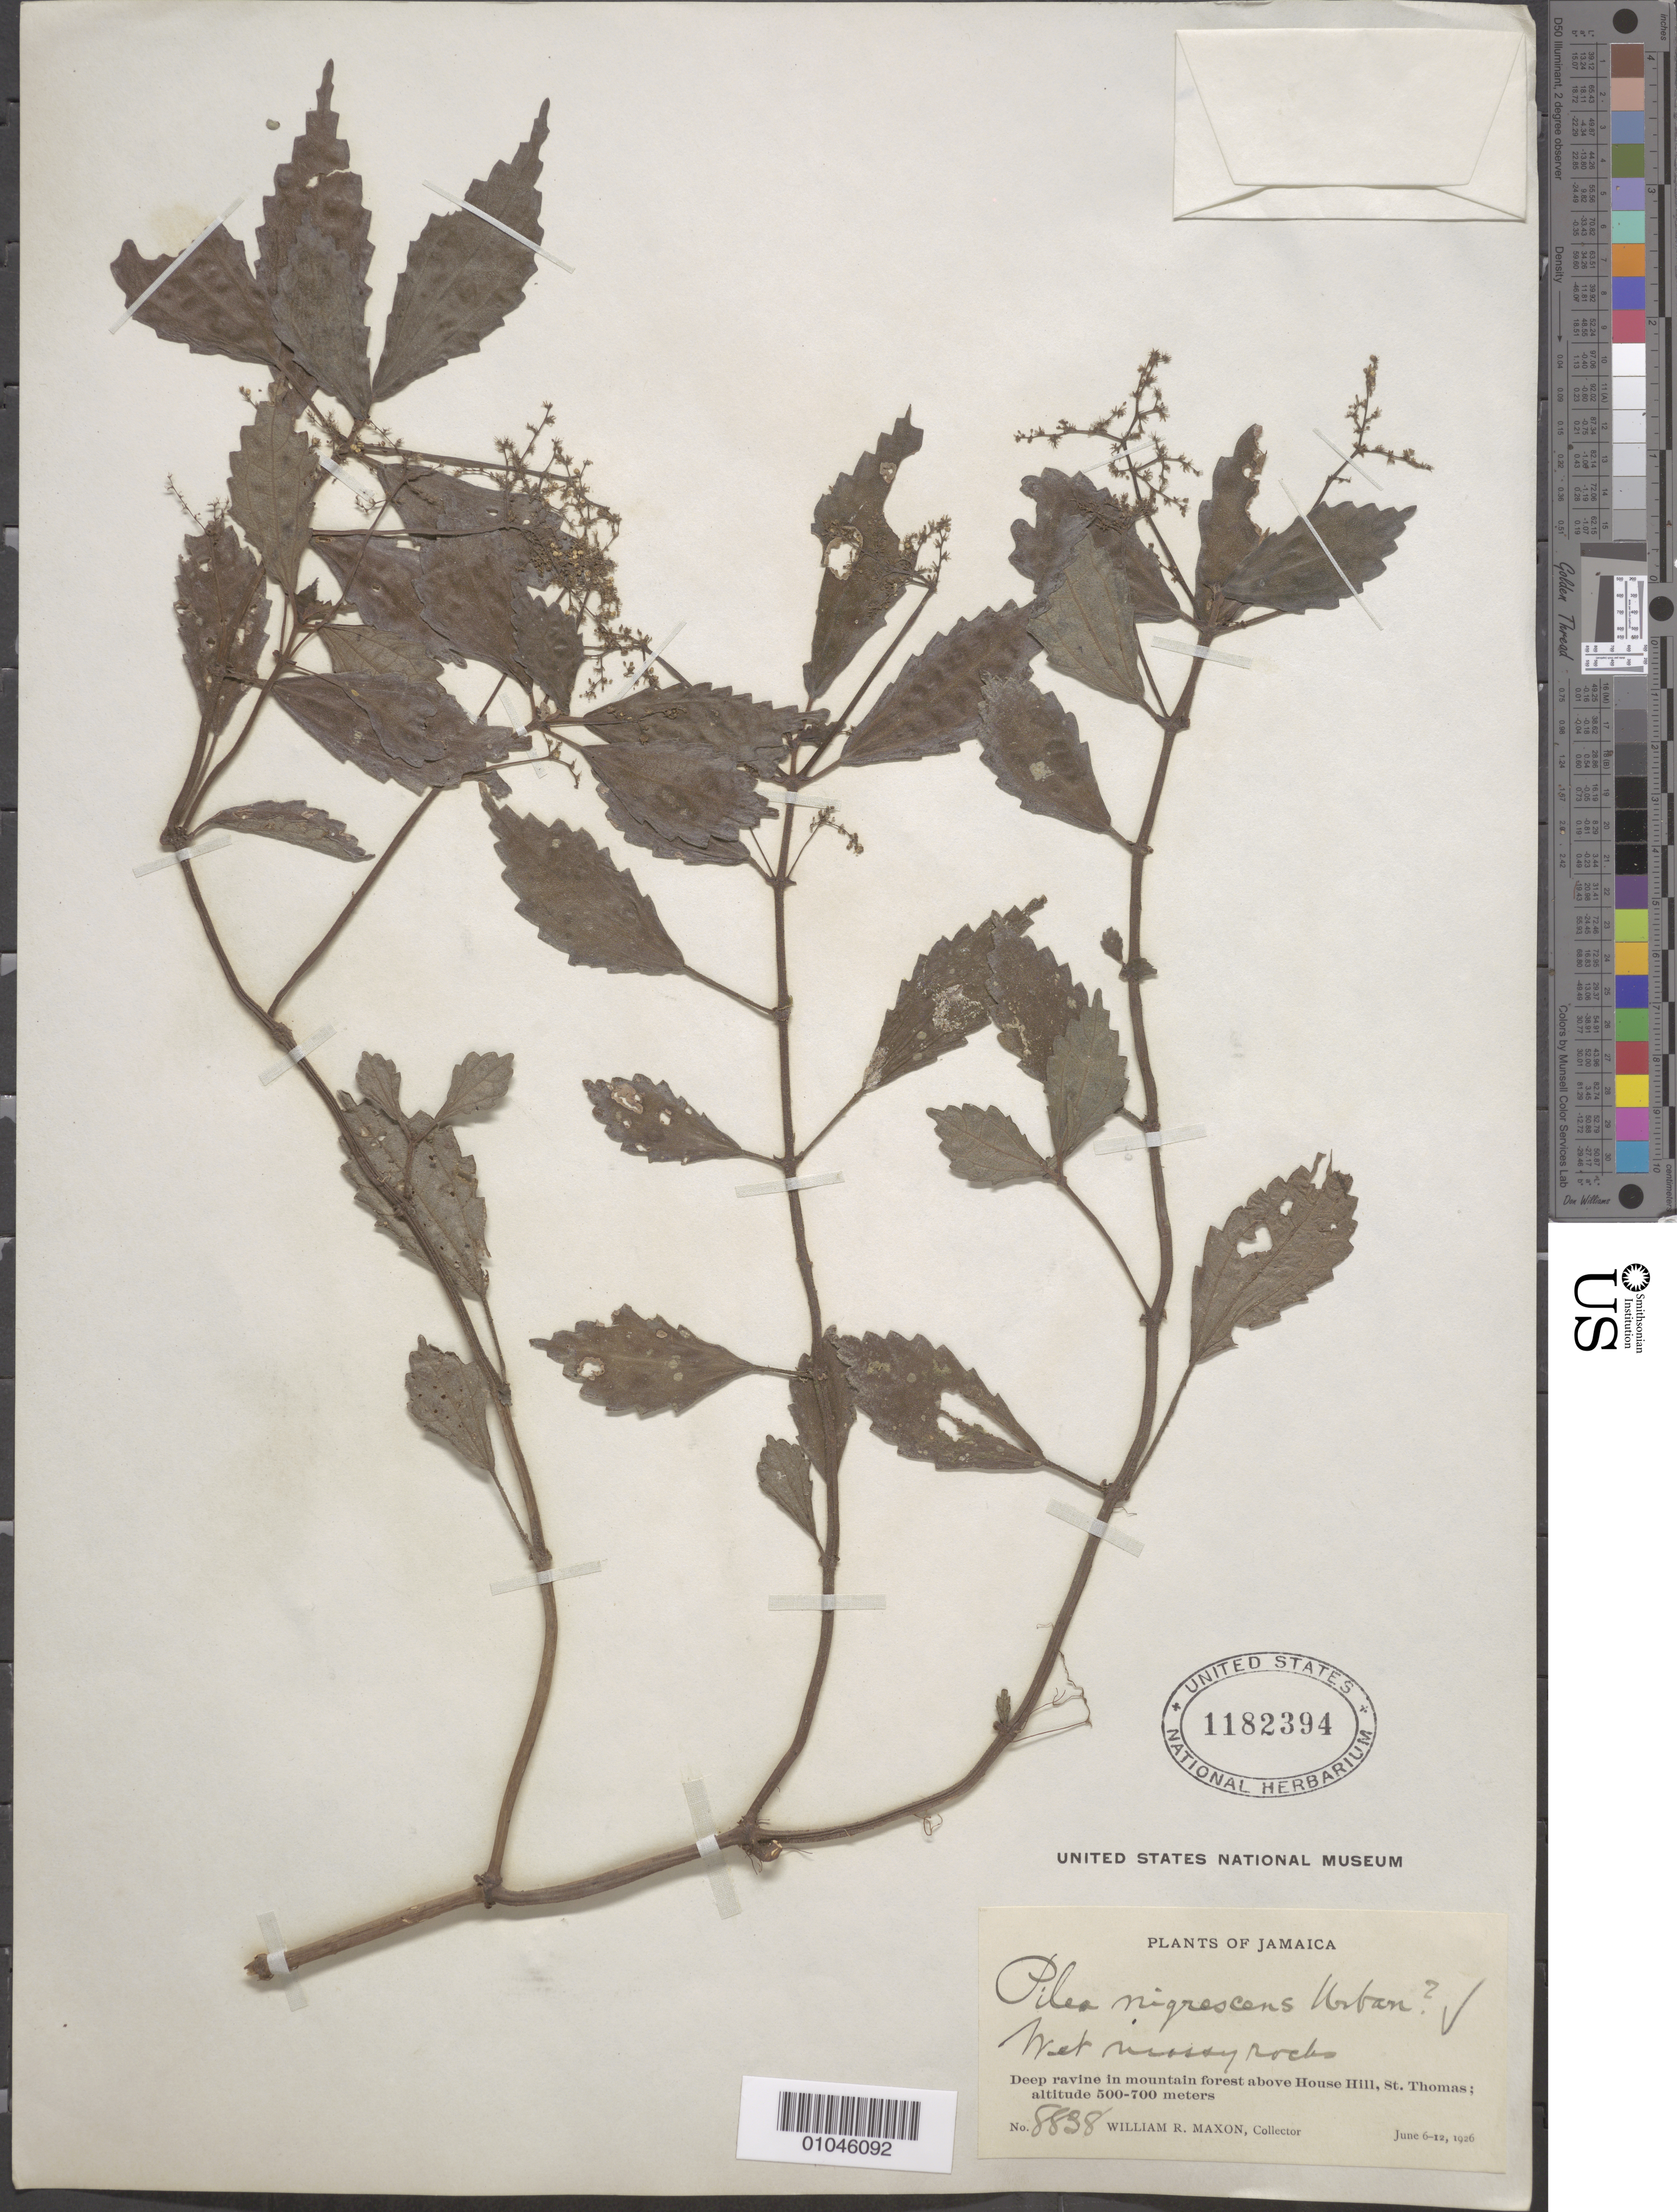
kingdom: Plantae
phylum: Tracheophyta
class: Magnoliopsida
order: Rosales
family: Urticaceae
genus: Pilea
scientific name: Pilea nigrescens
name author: Urb.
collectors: W. R. Maxon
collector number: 8838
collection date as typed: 06 Jun 1926 to 12 Jun 1926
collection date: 1926-06-06/1926-06-12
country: Jamaica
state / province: Saint Thomas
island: Jamaica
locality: Wet mossy rocks. Deep ravine in mountain forest above House Hill.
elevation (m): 500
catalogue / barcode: US 1182394